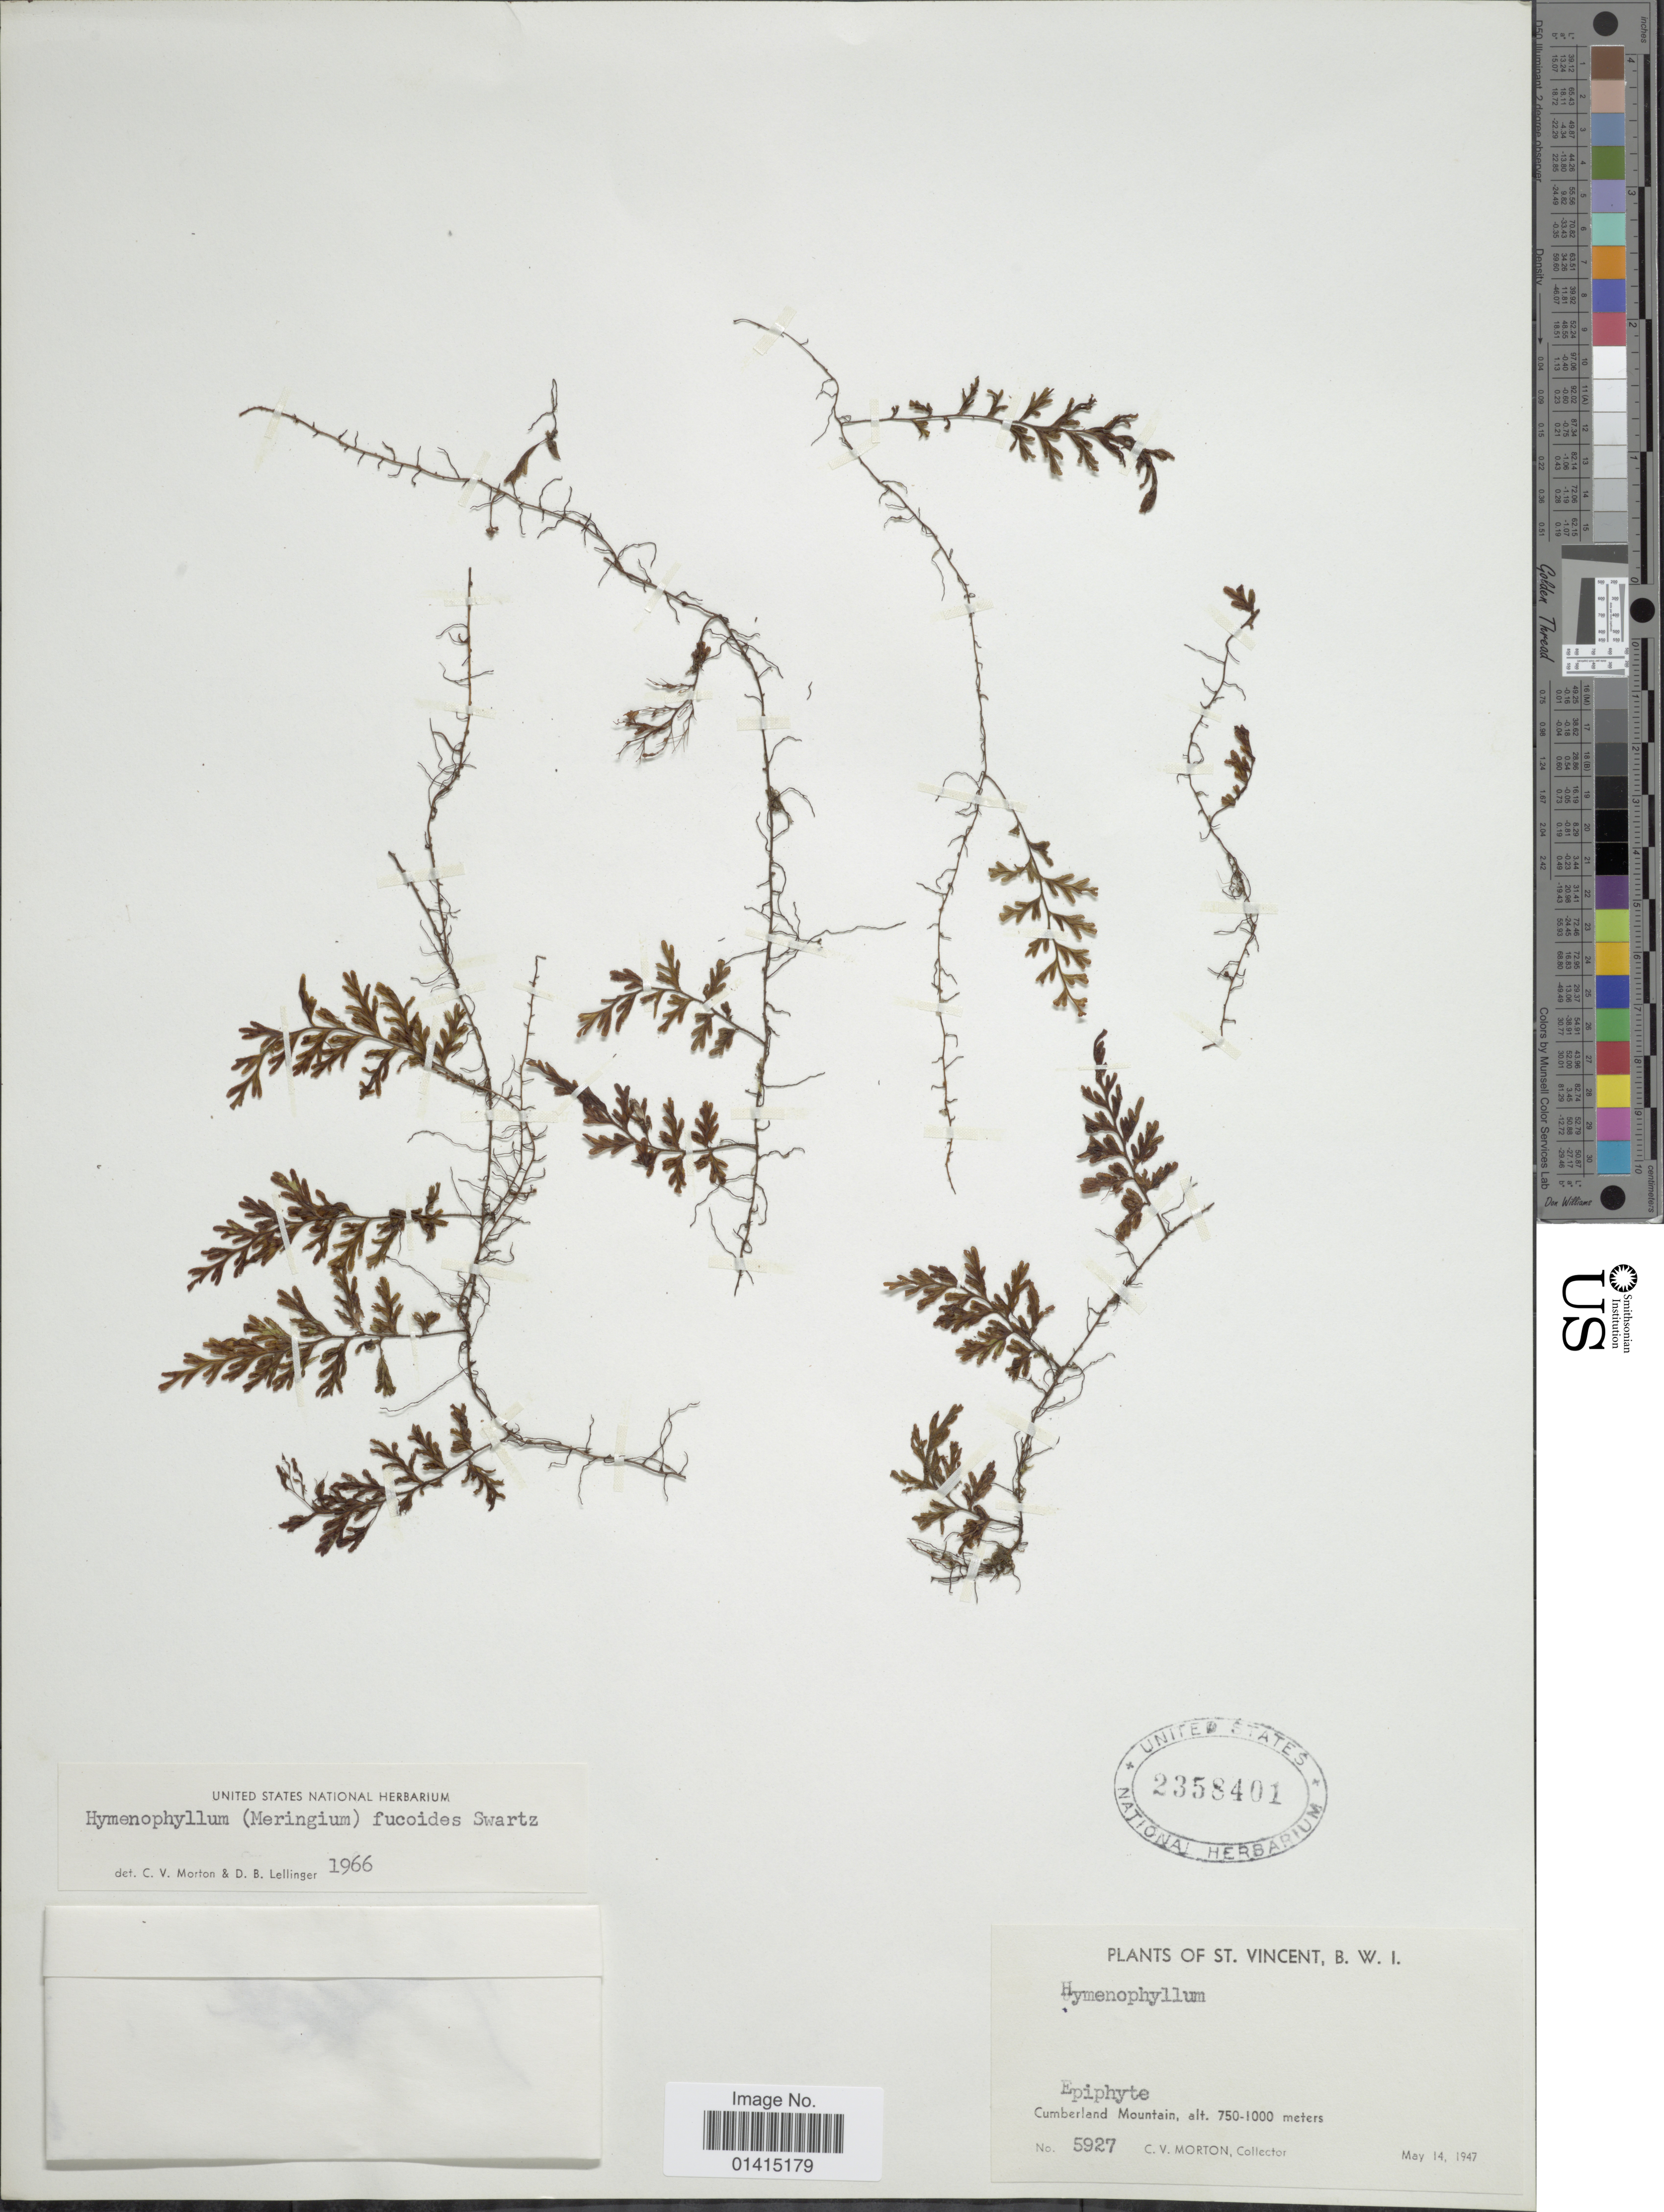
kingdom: Plantae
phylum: Tracheophyta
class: Polypodiopsida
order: Hymenophyllales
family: Hymenophyllaceae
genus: Hymenophyllum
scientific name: Hymenophyllum fucoides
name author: (Sw.) Sw.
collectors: C. V. Morton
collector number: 5927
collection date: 1947-05-14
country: St. Vincent - Grenadines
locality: St. Vincent, B.W.I.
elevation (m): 750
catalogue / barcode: US 2358401